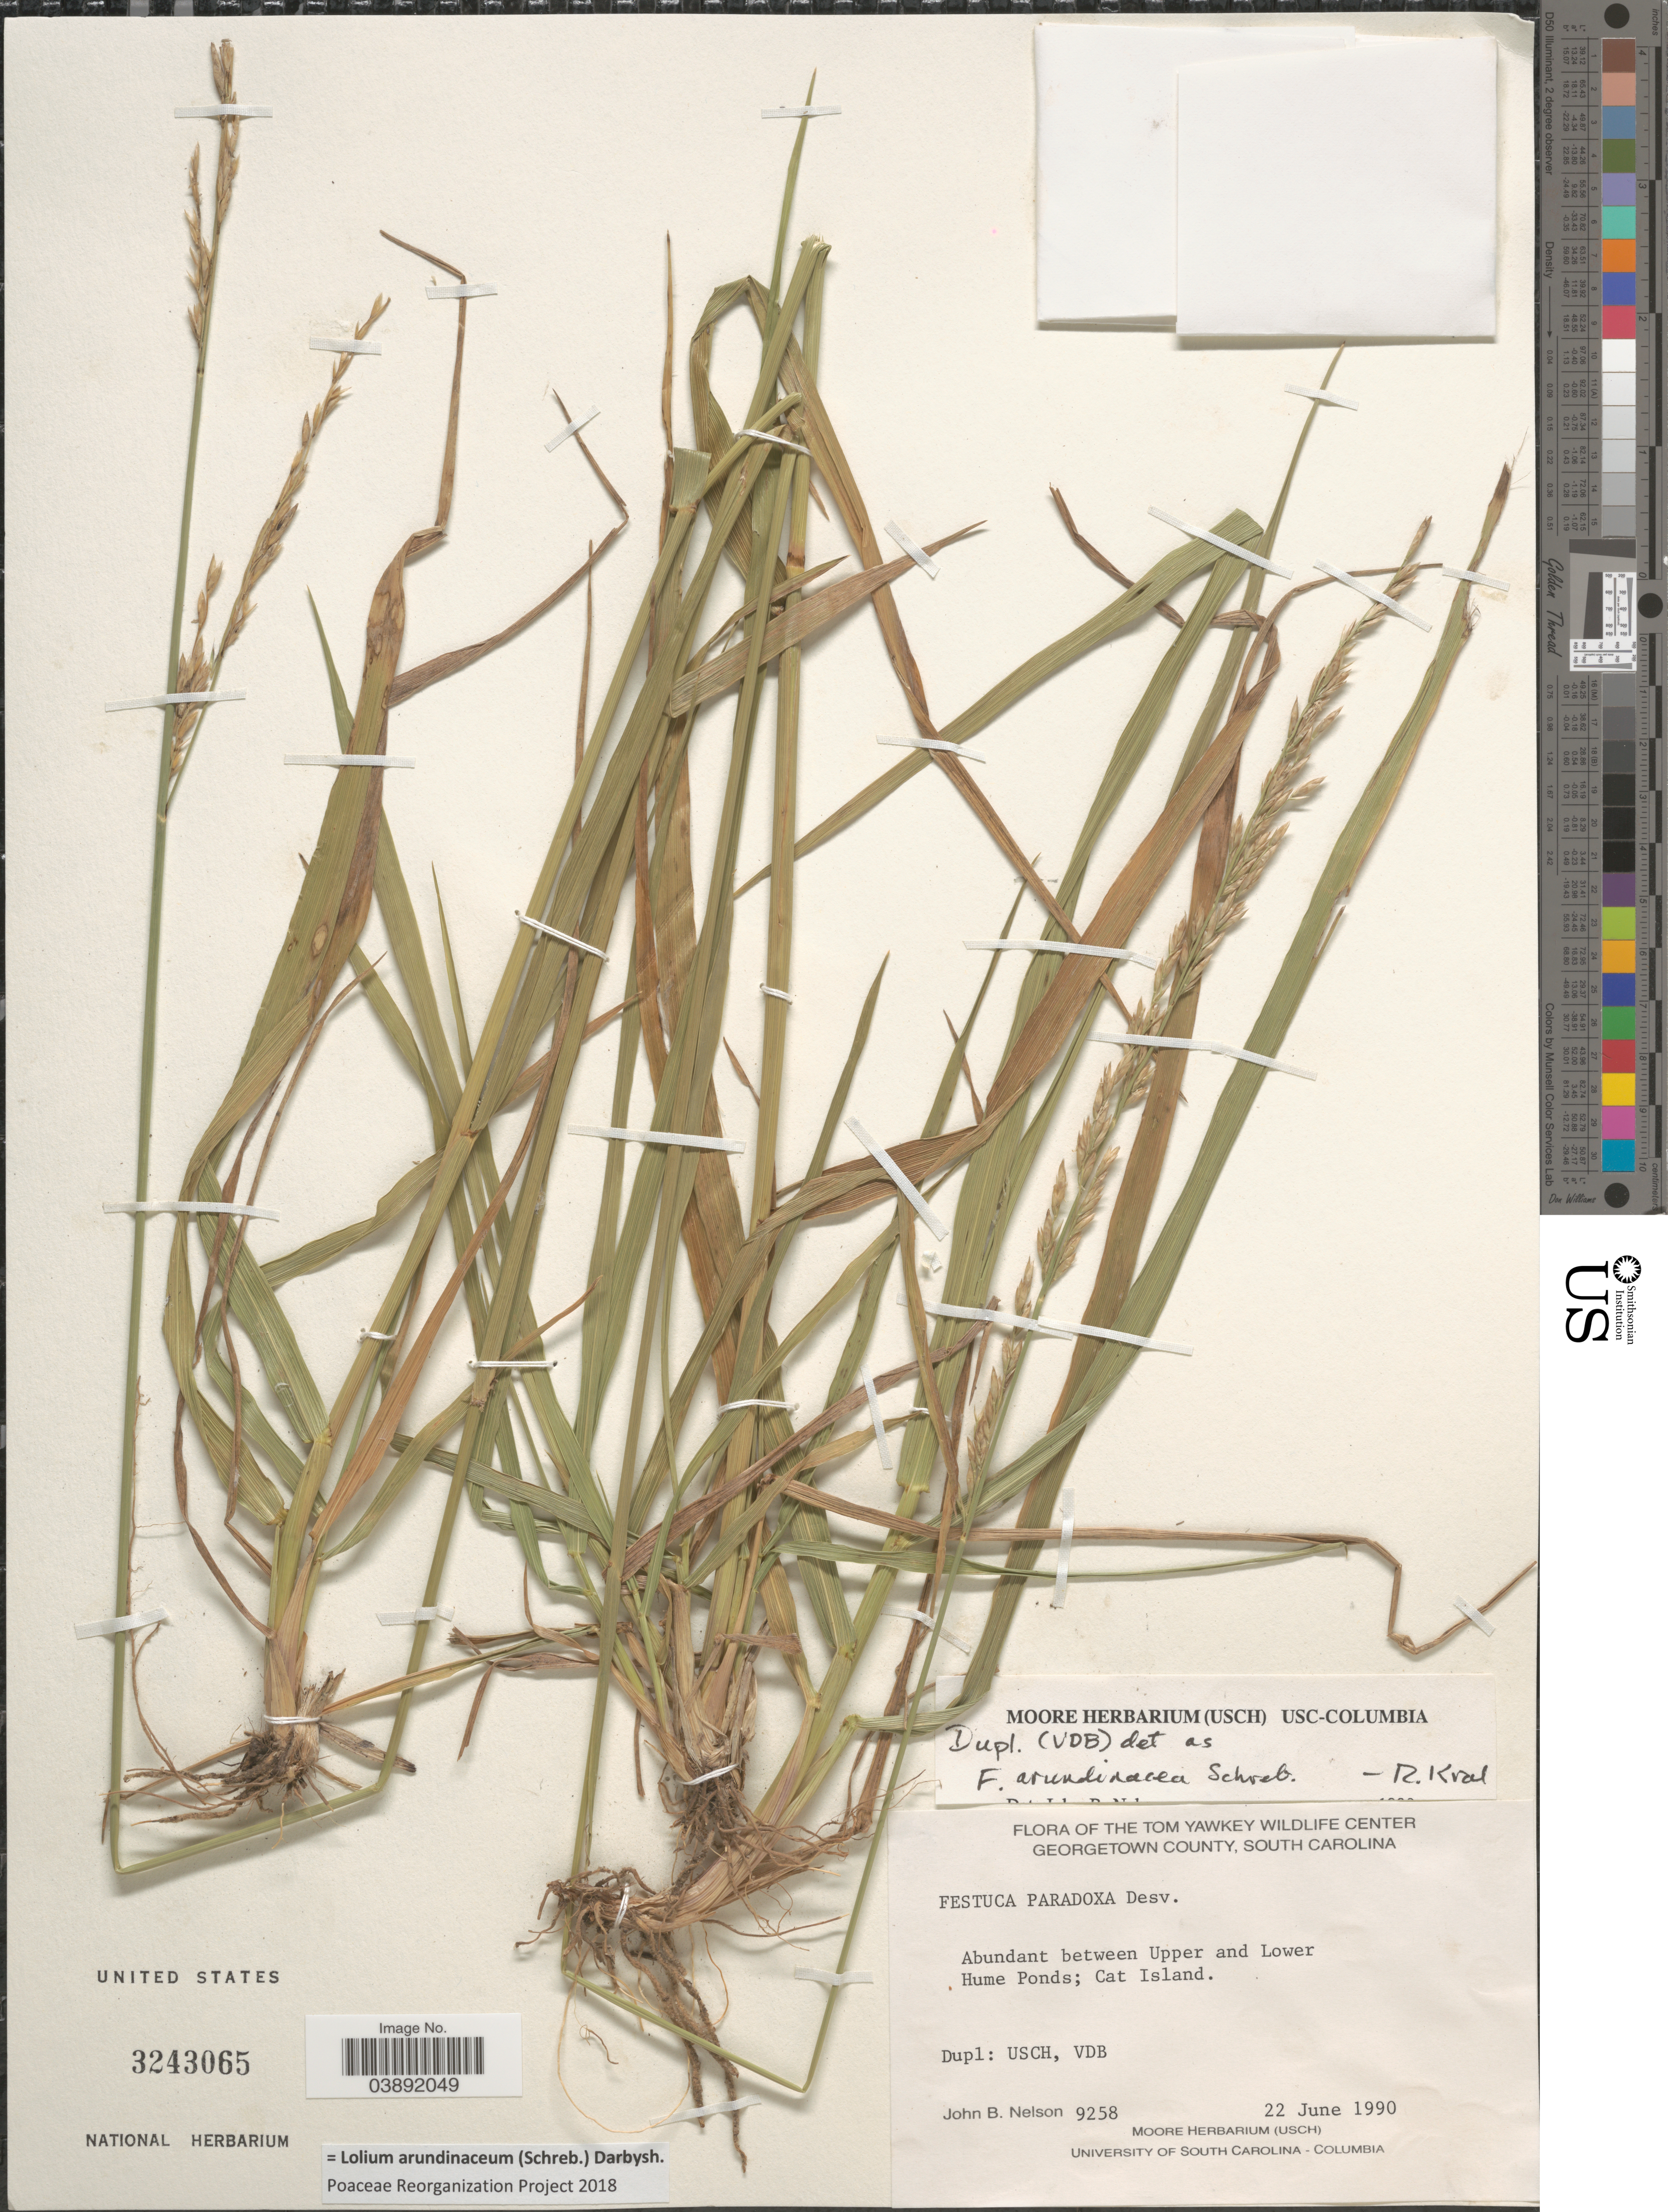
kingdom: Plantae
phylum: Tracheophyta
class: Liliopsida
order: Poales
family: Poaceae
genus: Lolium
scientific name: Lolium arundinaceum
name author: (Schreb.) Darbysh.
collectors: J. B. Nelson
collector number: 9258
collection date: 1990-06-22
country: United States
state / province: South Carolina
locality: The Tom Yawkey Wildlife Center. Georgetown County. Abundant between Upper and Lower Hume Ponds; Cat Island.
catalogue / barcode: US 3243065